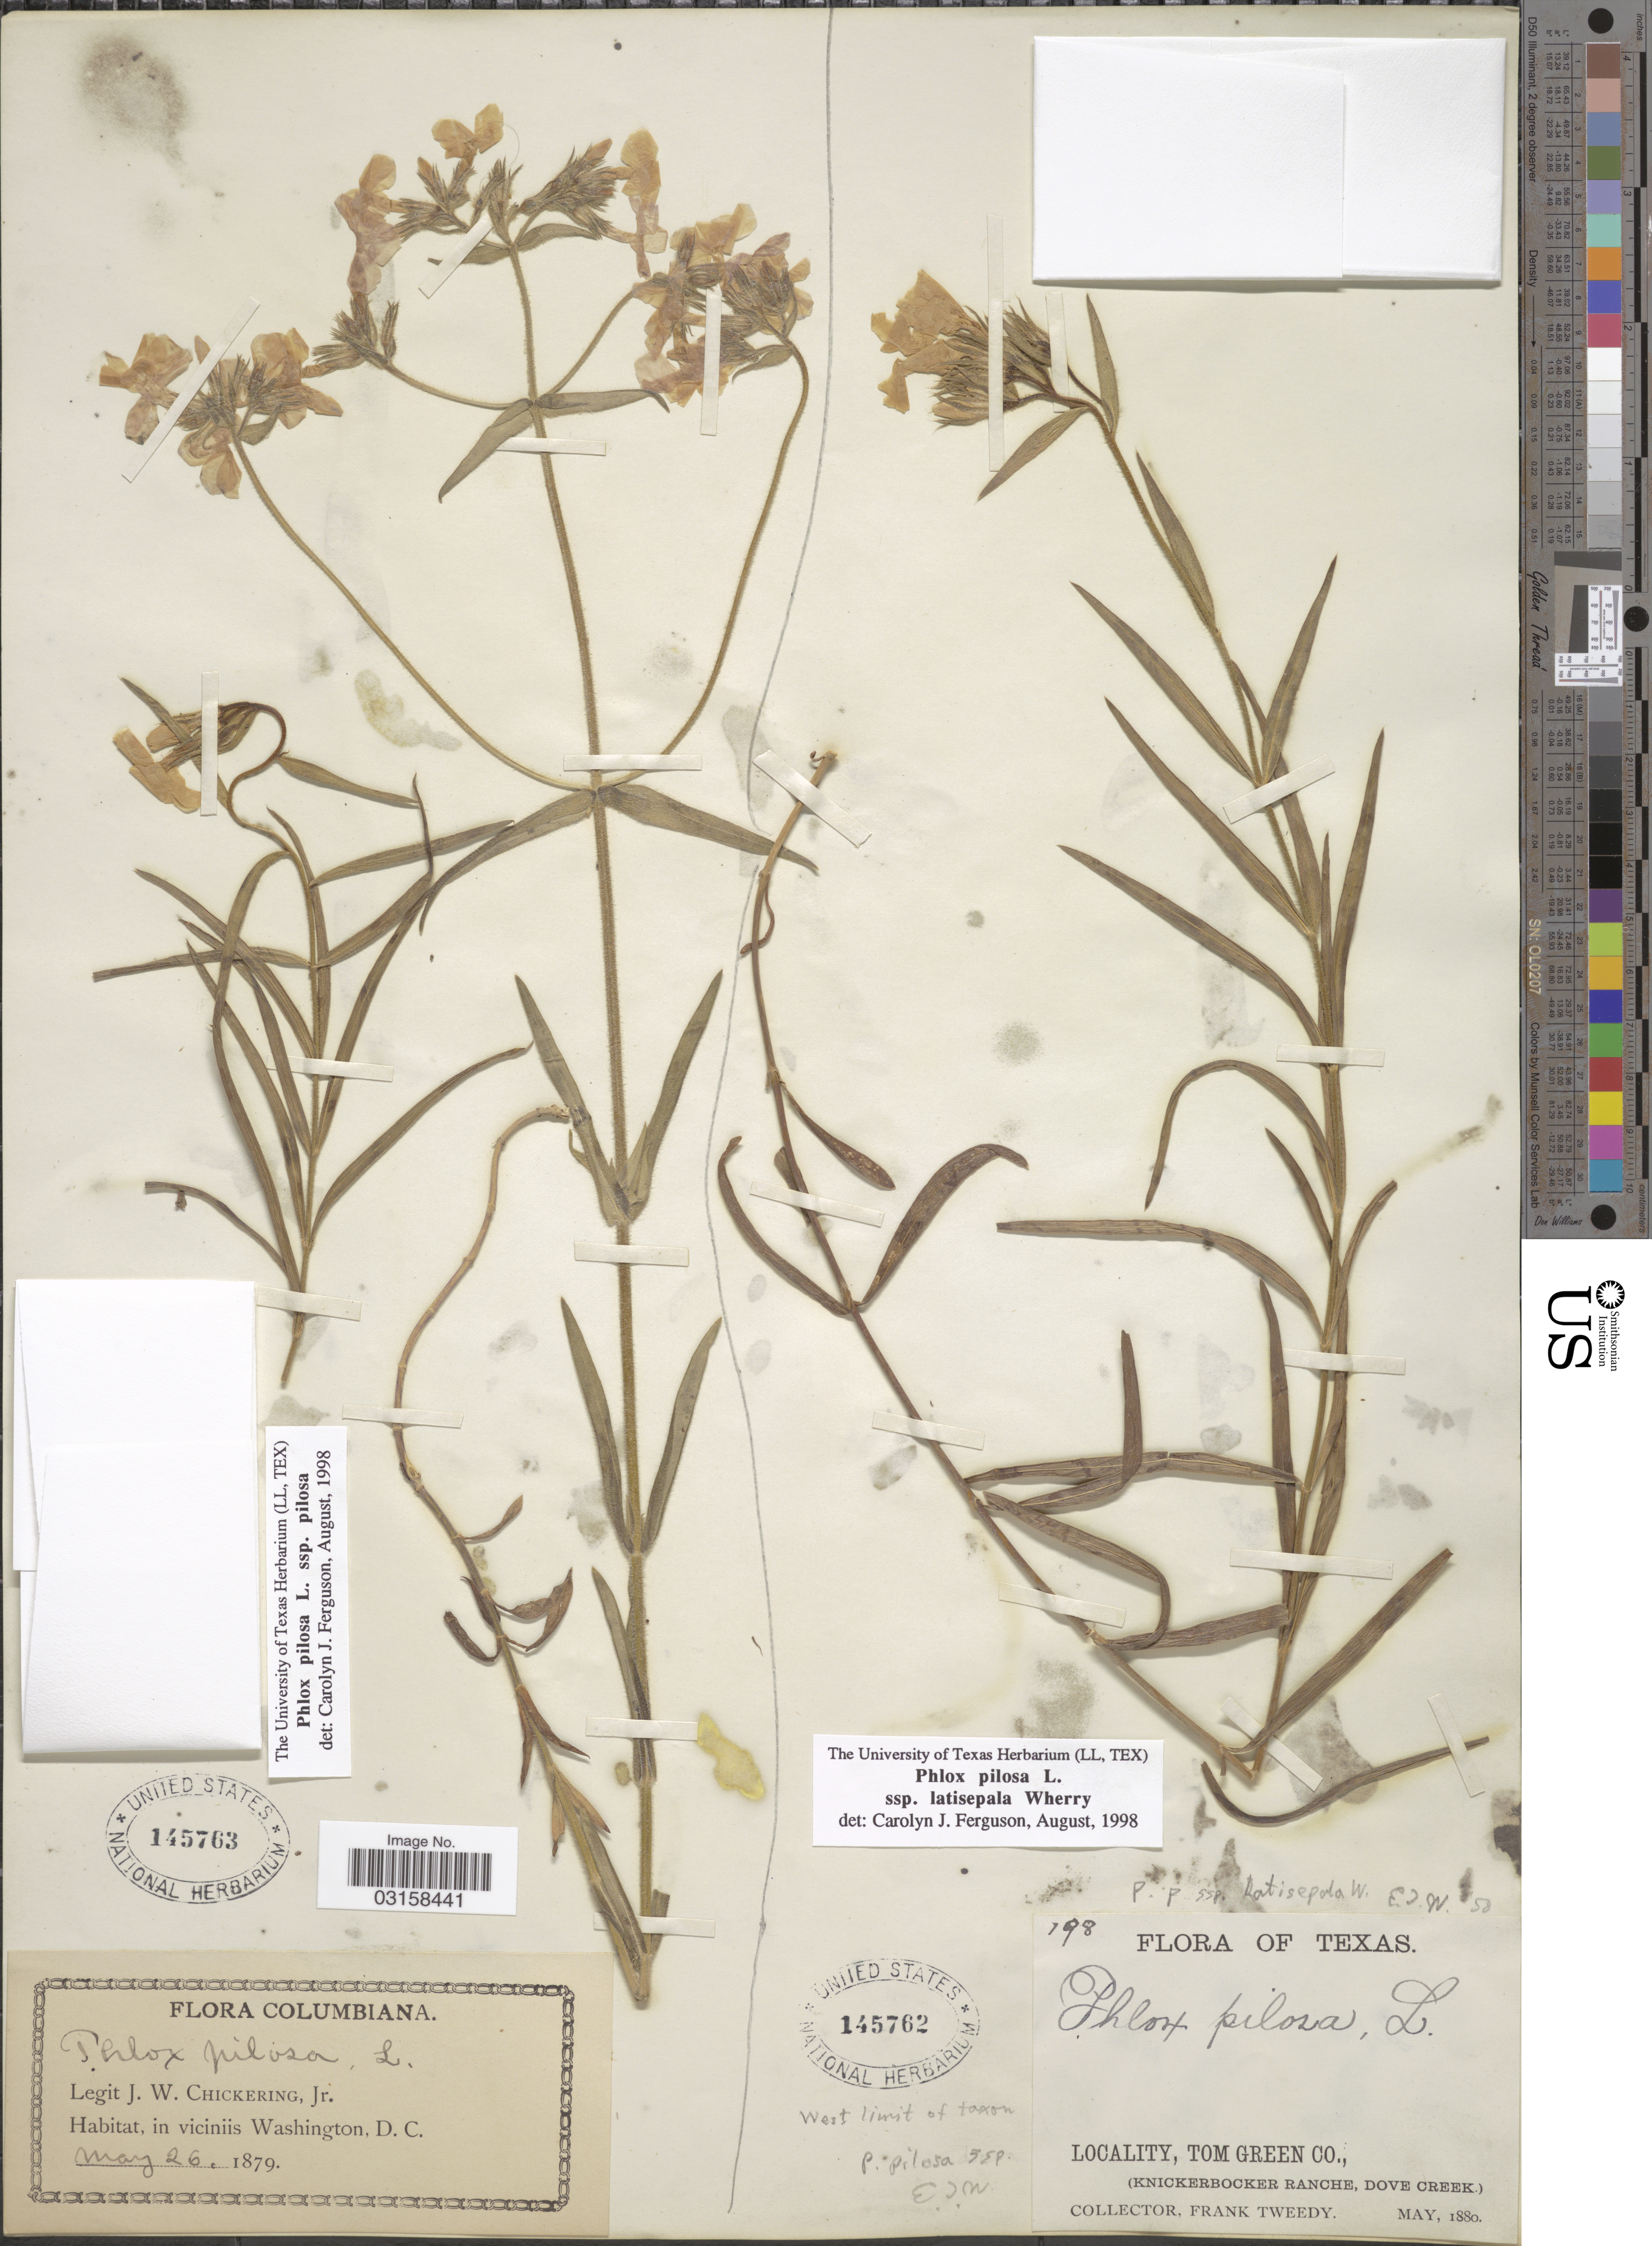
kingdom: Plantae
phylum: Tracheophyta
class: Magnoliopsida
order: Ericales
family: Polemoniaceae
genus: Phlox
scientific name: Phlox pilosa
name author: L.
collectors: J. W. Chickering Jr.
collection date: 1879-05-26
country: United States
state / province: District of Columbia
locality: Columbiana. In viciniis Washington, D. C.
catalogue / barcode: US 145763-2